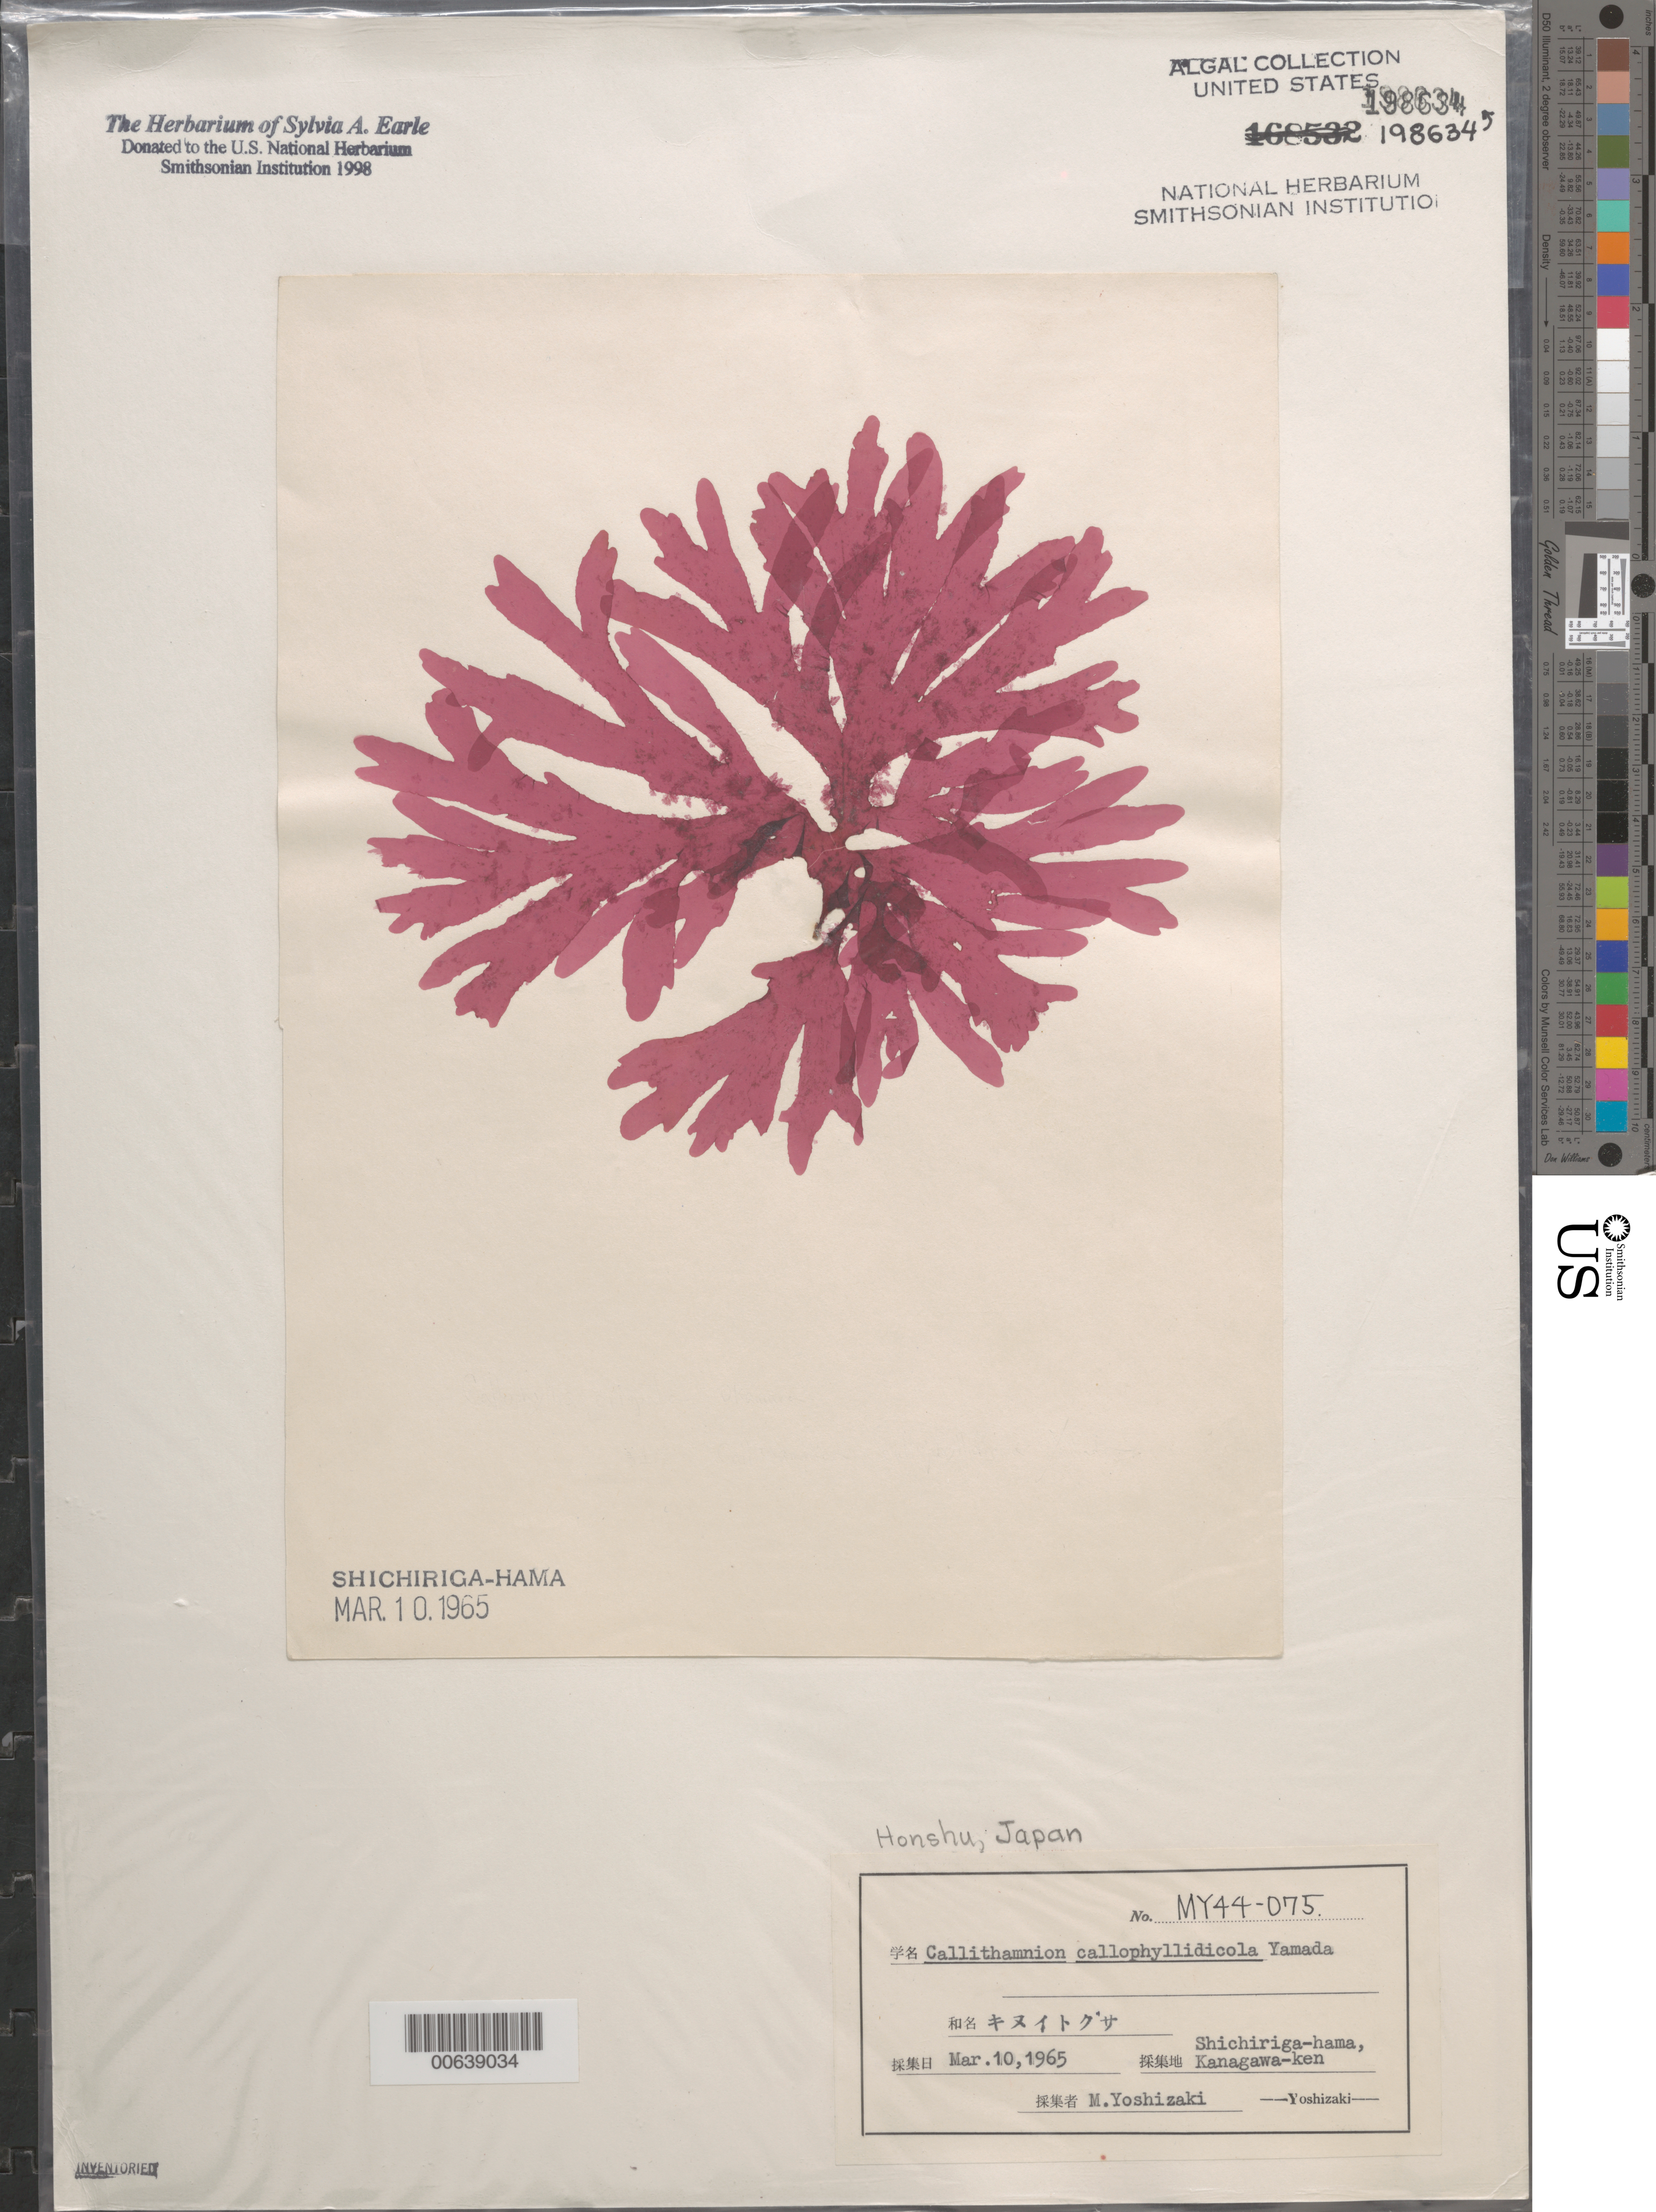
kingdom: Plantae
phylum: Rhodophyta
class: Florideophyceae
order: Ceramiales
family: Callithamniaceae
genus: Aglaothamnion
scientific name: Aglaothamnion callophyllidicola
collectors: M. Yoshizaki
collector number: My 44-075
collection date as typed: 10 Mar 1965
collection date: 1965-03-10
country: Japan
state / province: Kanagawa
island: Honshu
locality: Shichiriga-hama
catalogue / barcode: US 198634